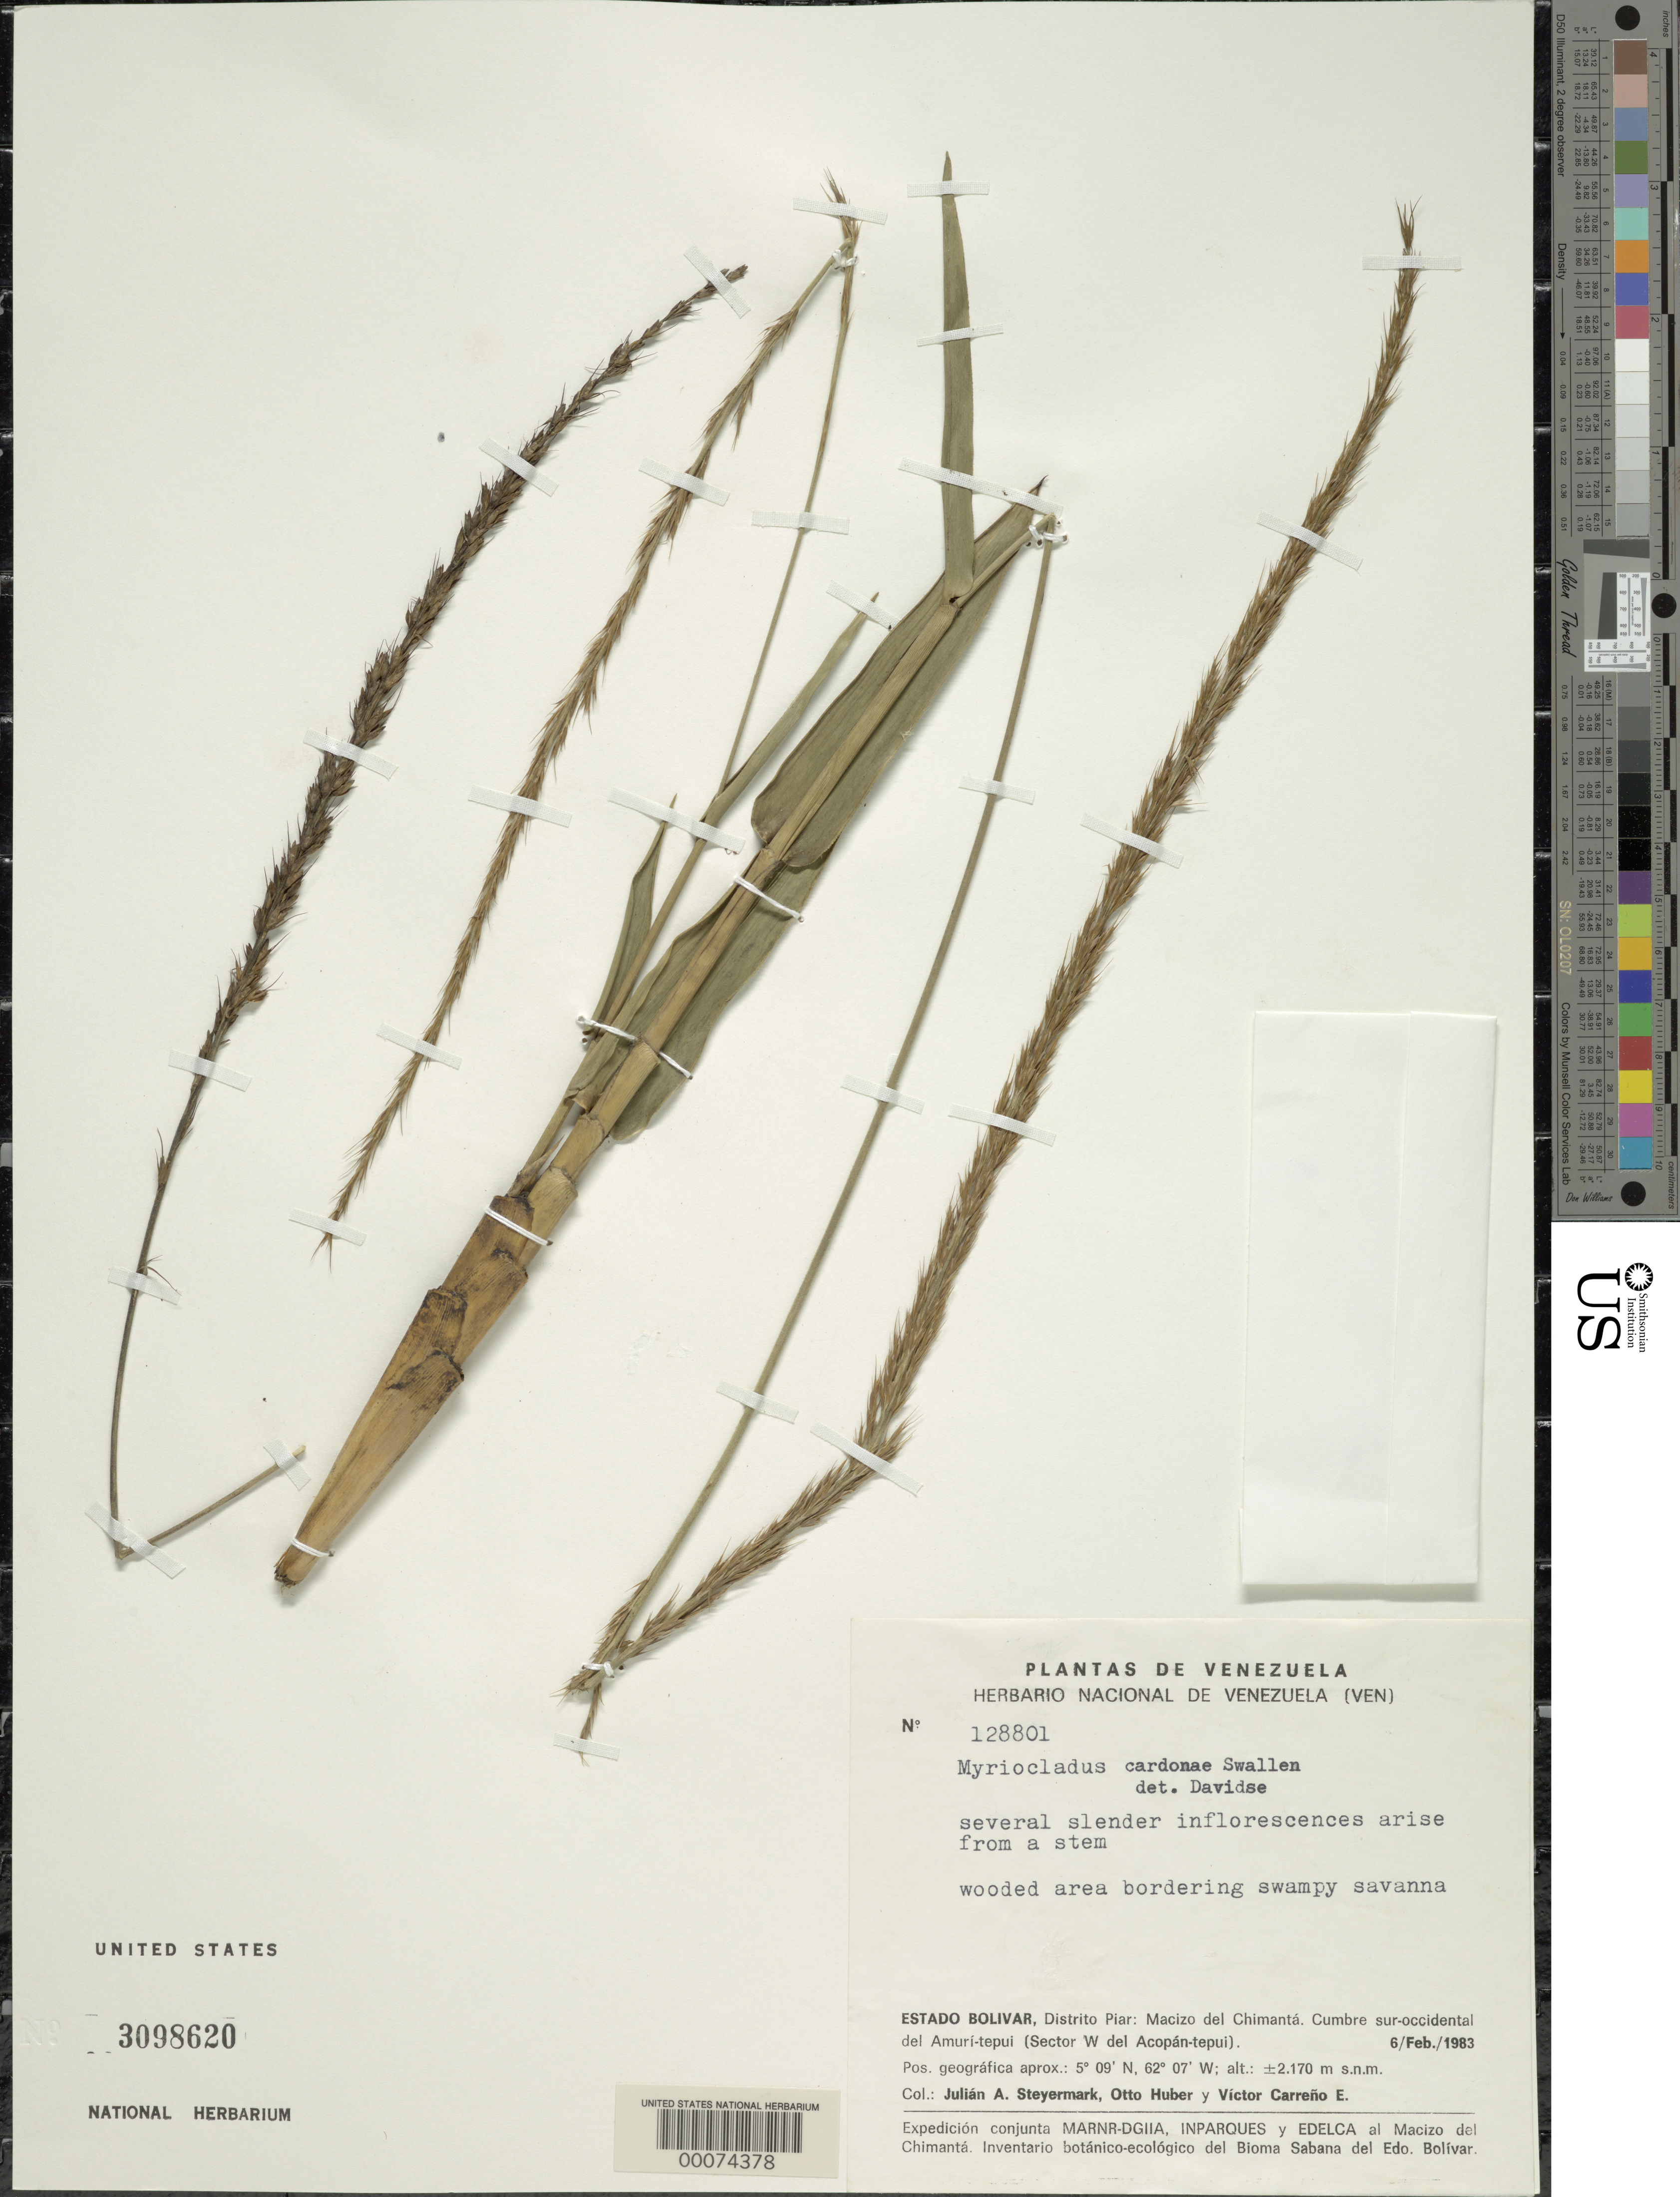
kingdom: Plantae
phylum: Tracheophyta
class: Liliopsida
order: Poales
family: Poaceae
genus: Myriocladus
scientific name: Myriocladus cardonae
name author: Swallen in Steyerm.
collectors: J. Steyermark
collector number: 128801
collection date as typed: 06 Feb 1983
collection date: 1983-02-06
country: Venezuela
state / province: Bolivar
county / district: Piar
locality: Macizo del chimanta, cumbre sw of amuri-tepui, sector w of acopan-tepui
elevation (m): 2170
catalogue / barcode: US 3098620